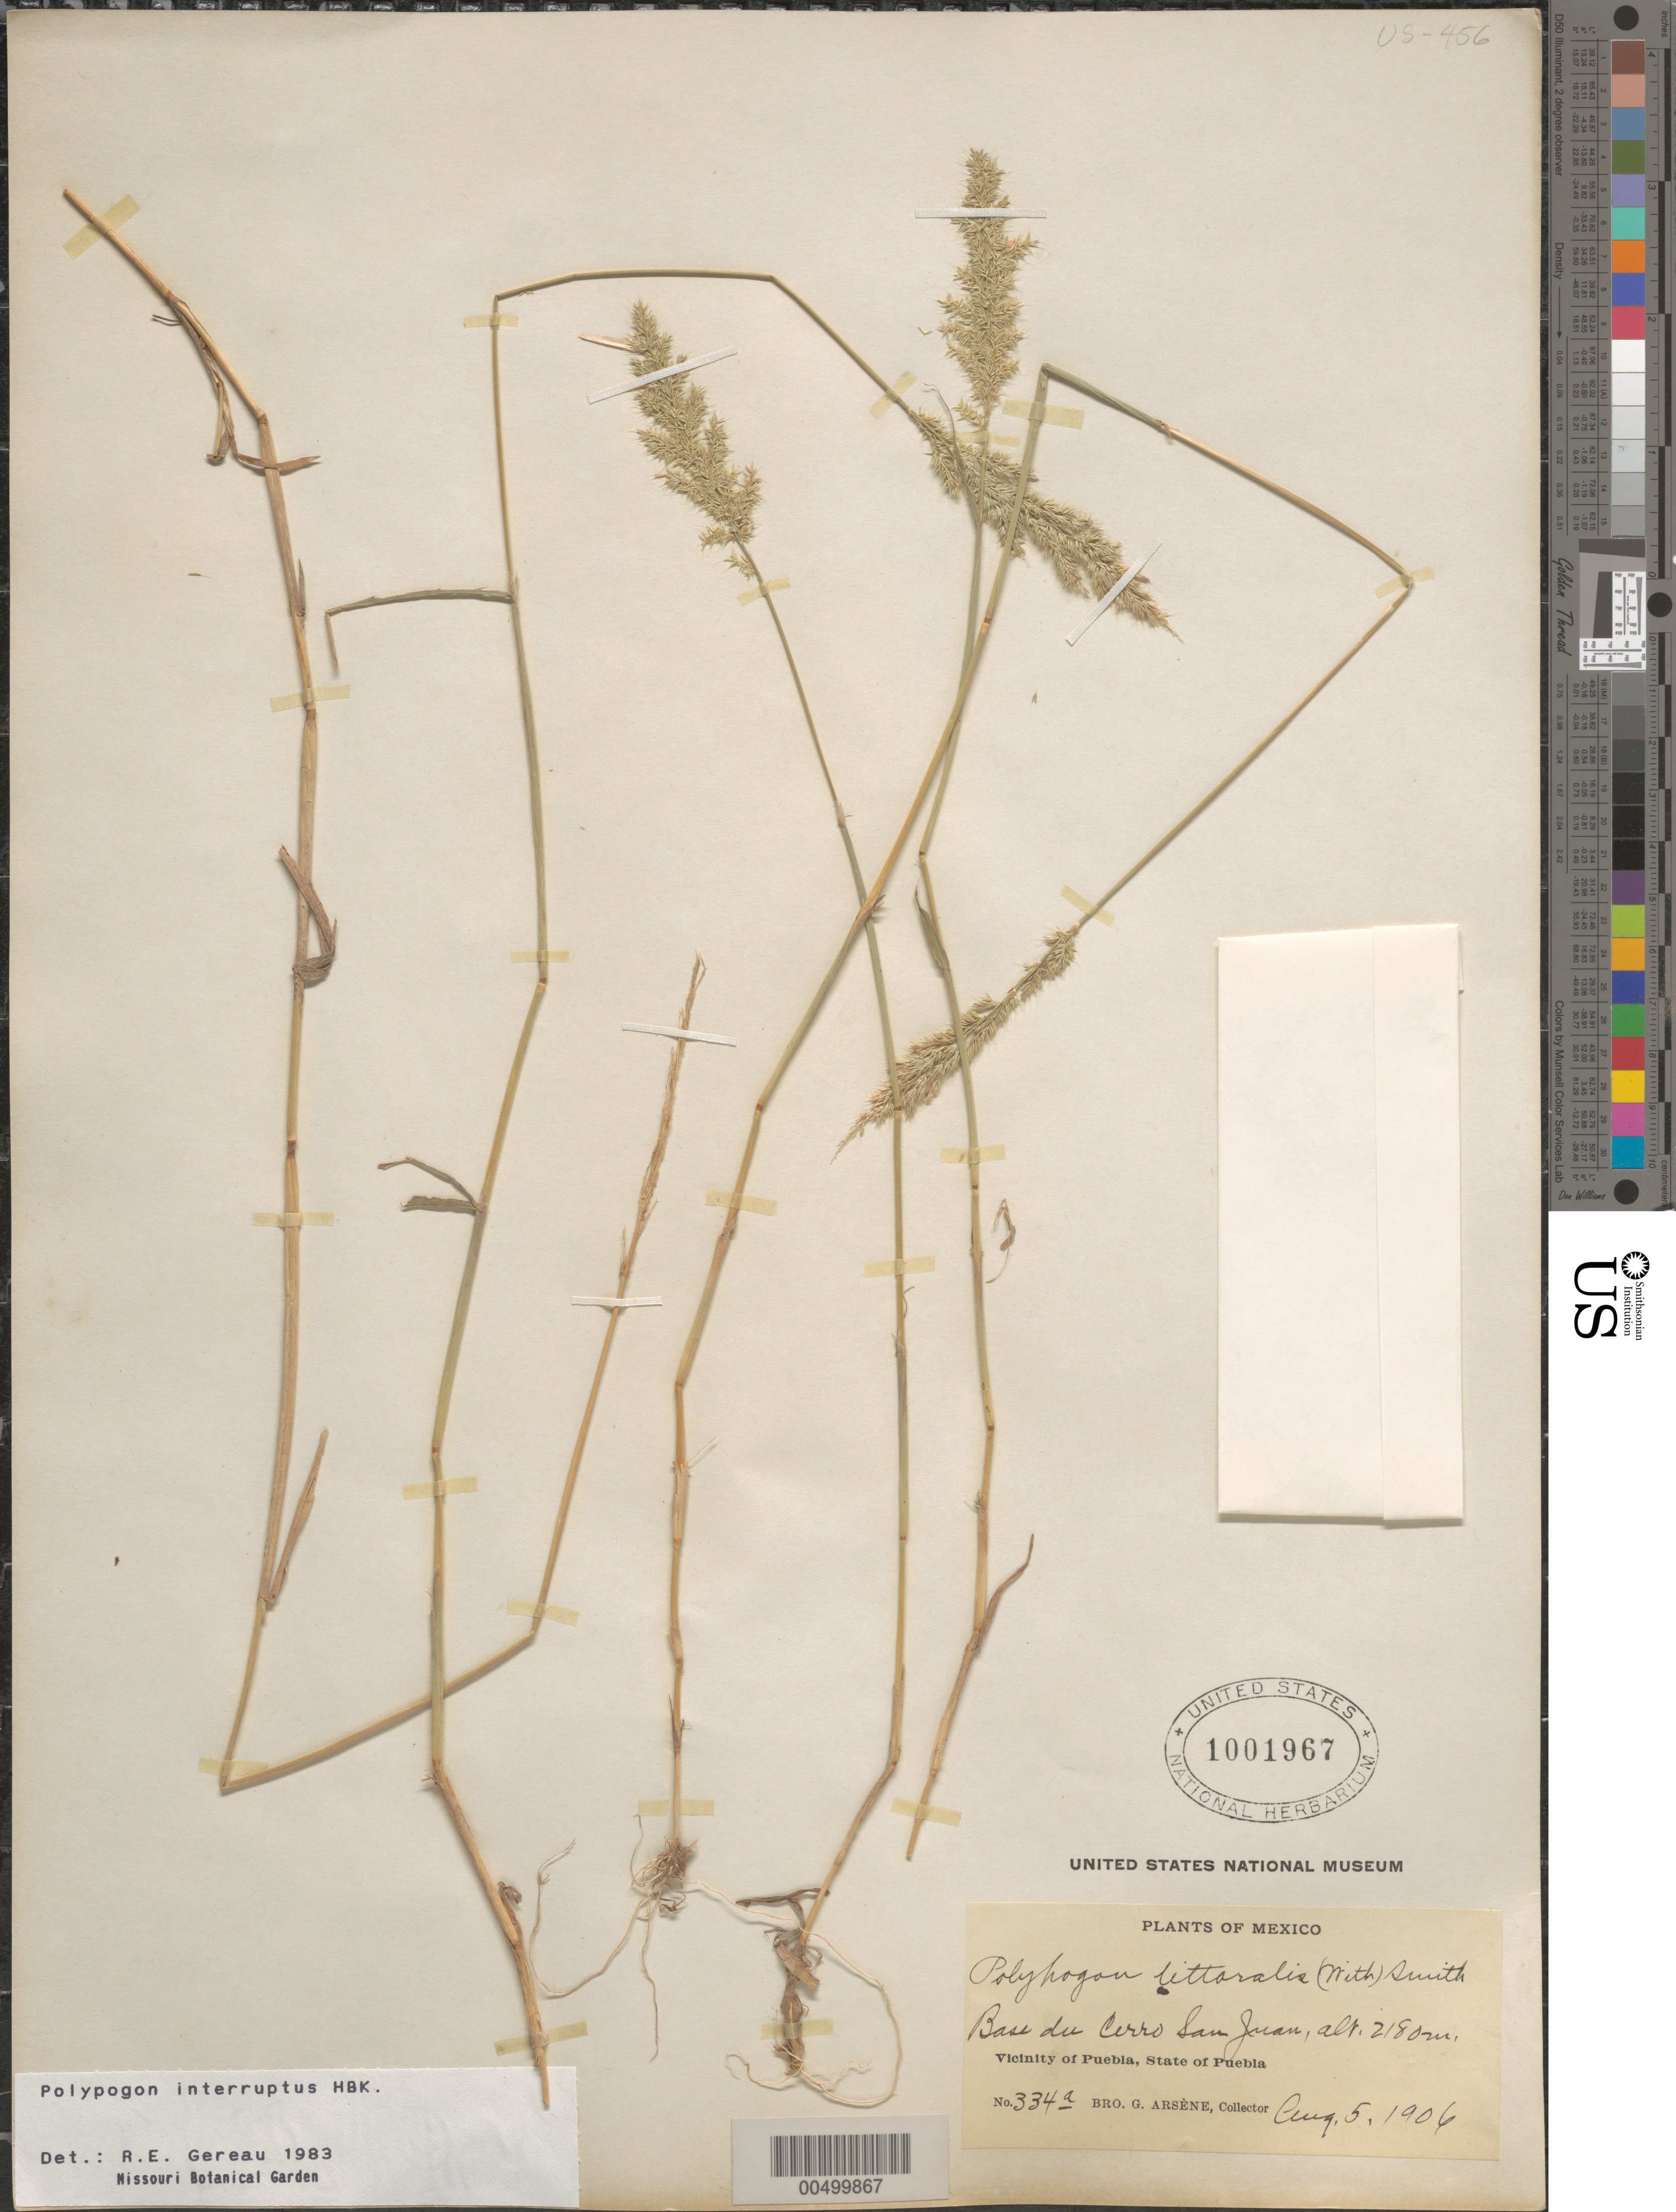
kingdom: Plantae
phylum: Tracheophyta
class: Liliopsida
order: Poales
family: Poaceae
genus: Polypogon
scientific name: Polypogon interruptus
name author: Kunth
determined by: Gereau, R. E.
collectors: Bro. G. Arsène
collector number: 334a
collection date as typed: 5 Aug 1906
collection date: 1906-08-05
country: Mexico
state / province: Puebla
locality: Vicinity of Puebla, base of Cerro San Juan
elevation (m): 2180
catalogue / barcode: US 1001967